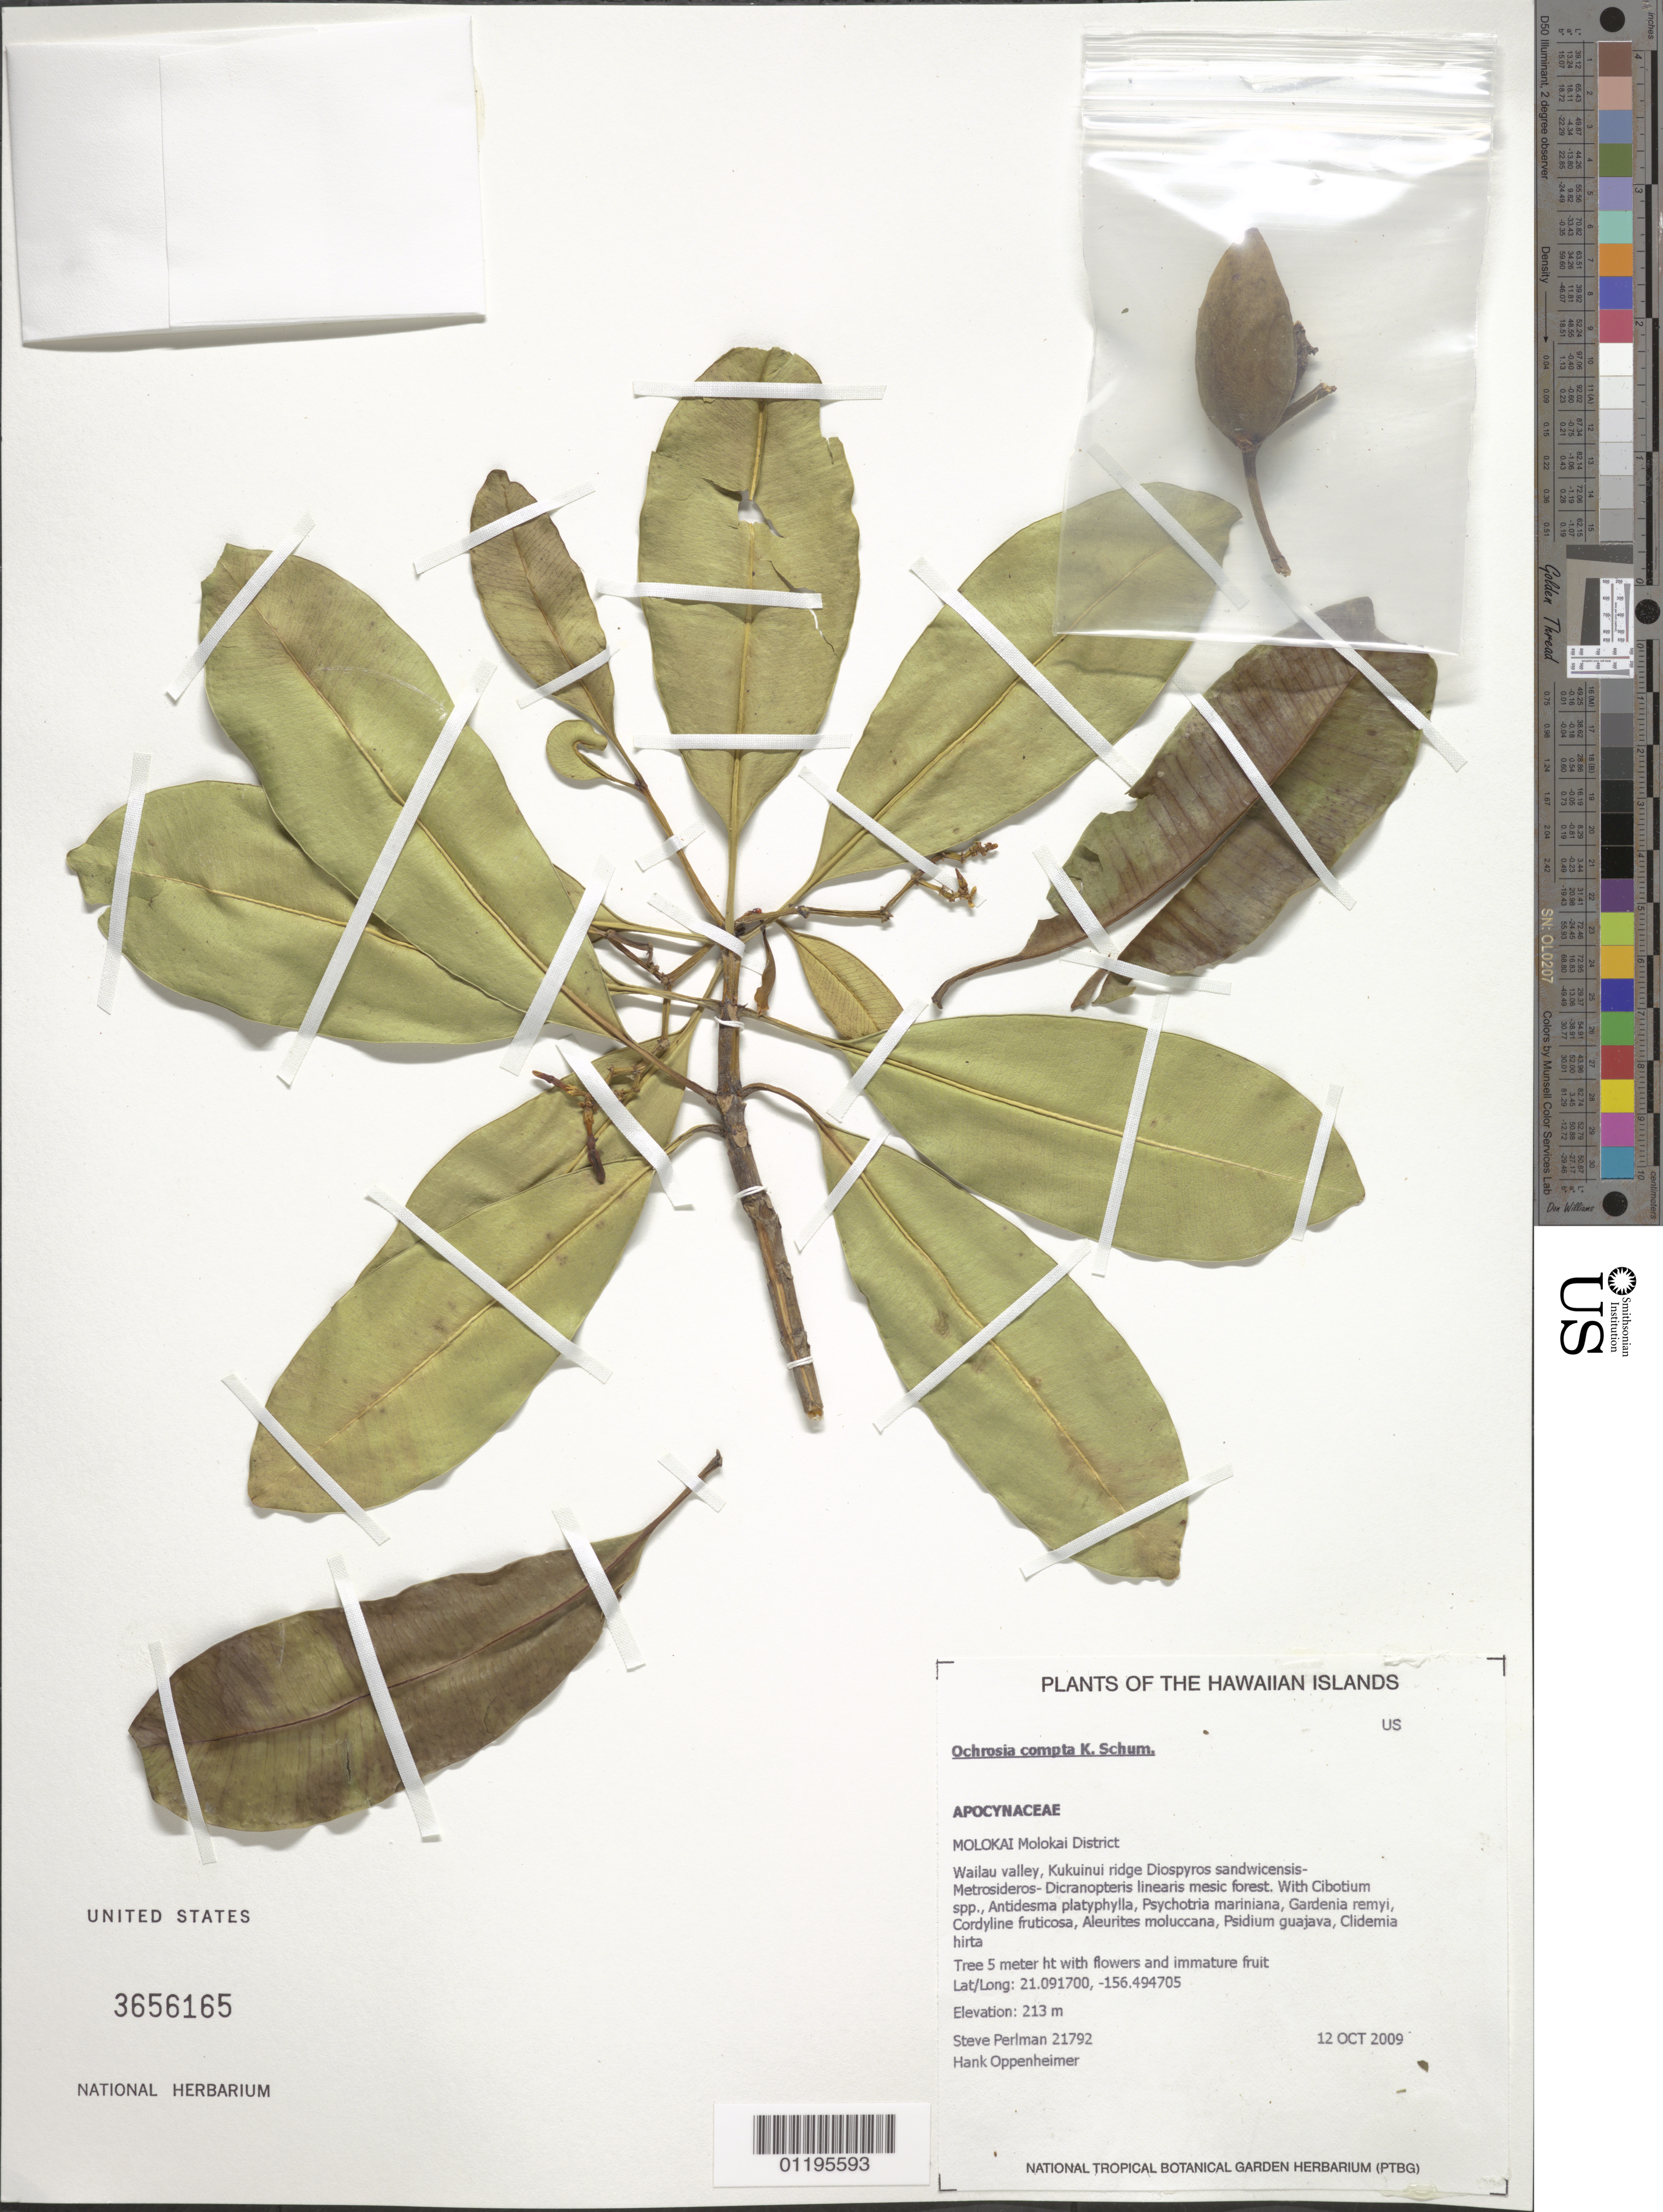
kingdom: Plantae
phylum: Tracheophyta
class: Magnoliopsida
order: Gentianales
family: Apocynaceae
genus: Ochrosia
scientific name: Ochrosia compta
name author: K. Schum.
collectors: S. P. Perlman & H. L. Oppenheimer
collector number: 21792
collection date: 2009-10-12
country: United States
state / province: Hawaii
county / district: Maui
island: Moloka'i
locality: Wailau Valley, Kukuinui Ridge.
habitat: Mesic forest.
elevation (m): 213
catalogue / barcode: US 3656165